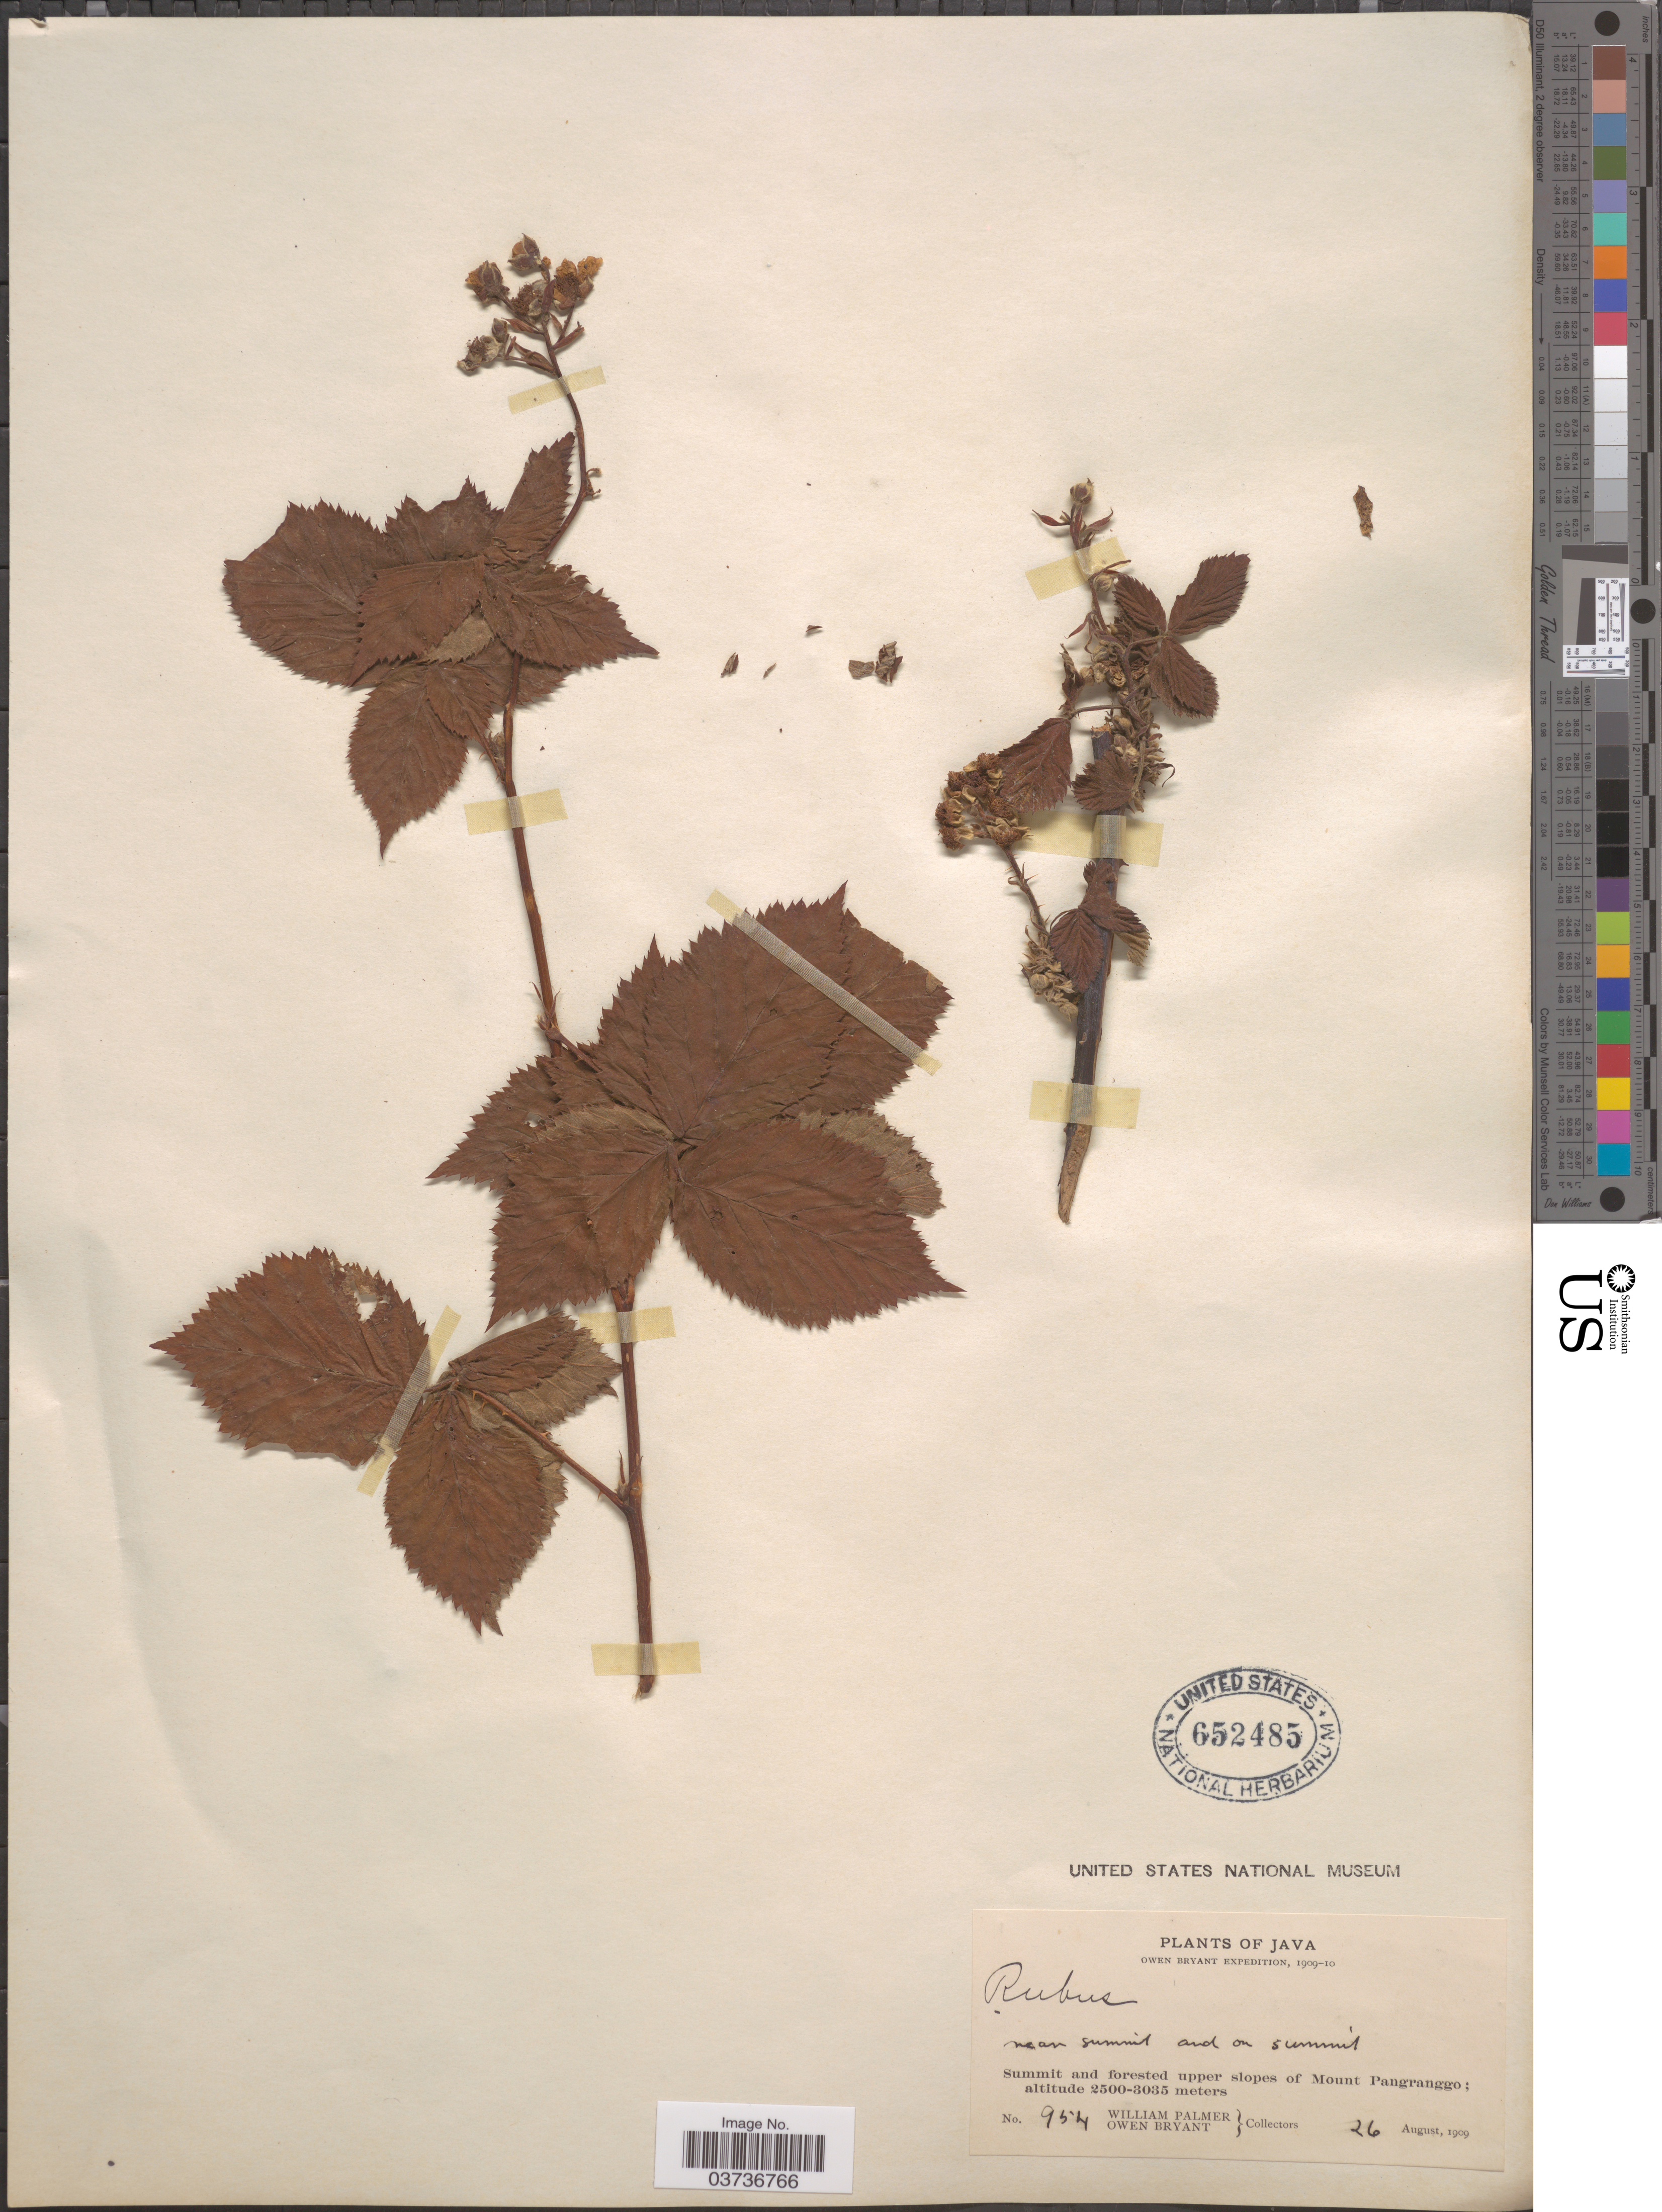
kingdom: Plantae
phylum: Tracheophyta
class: Magnoliopsida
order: Rosales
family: Rosaceae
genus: Rubus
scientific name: Rubus sp.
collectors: W. Palmer & O. Bryant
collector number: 954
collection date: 1909-08-26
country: Indonesia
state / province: Java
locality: Summit and forested upper slopes of Mount Pangranggo.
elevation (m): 2500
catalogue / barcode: US 652485